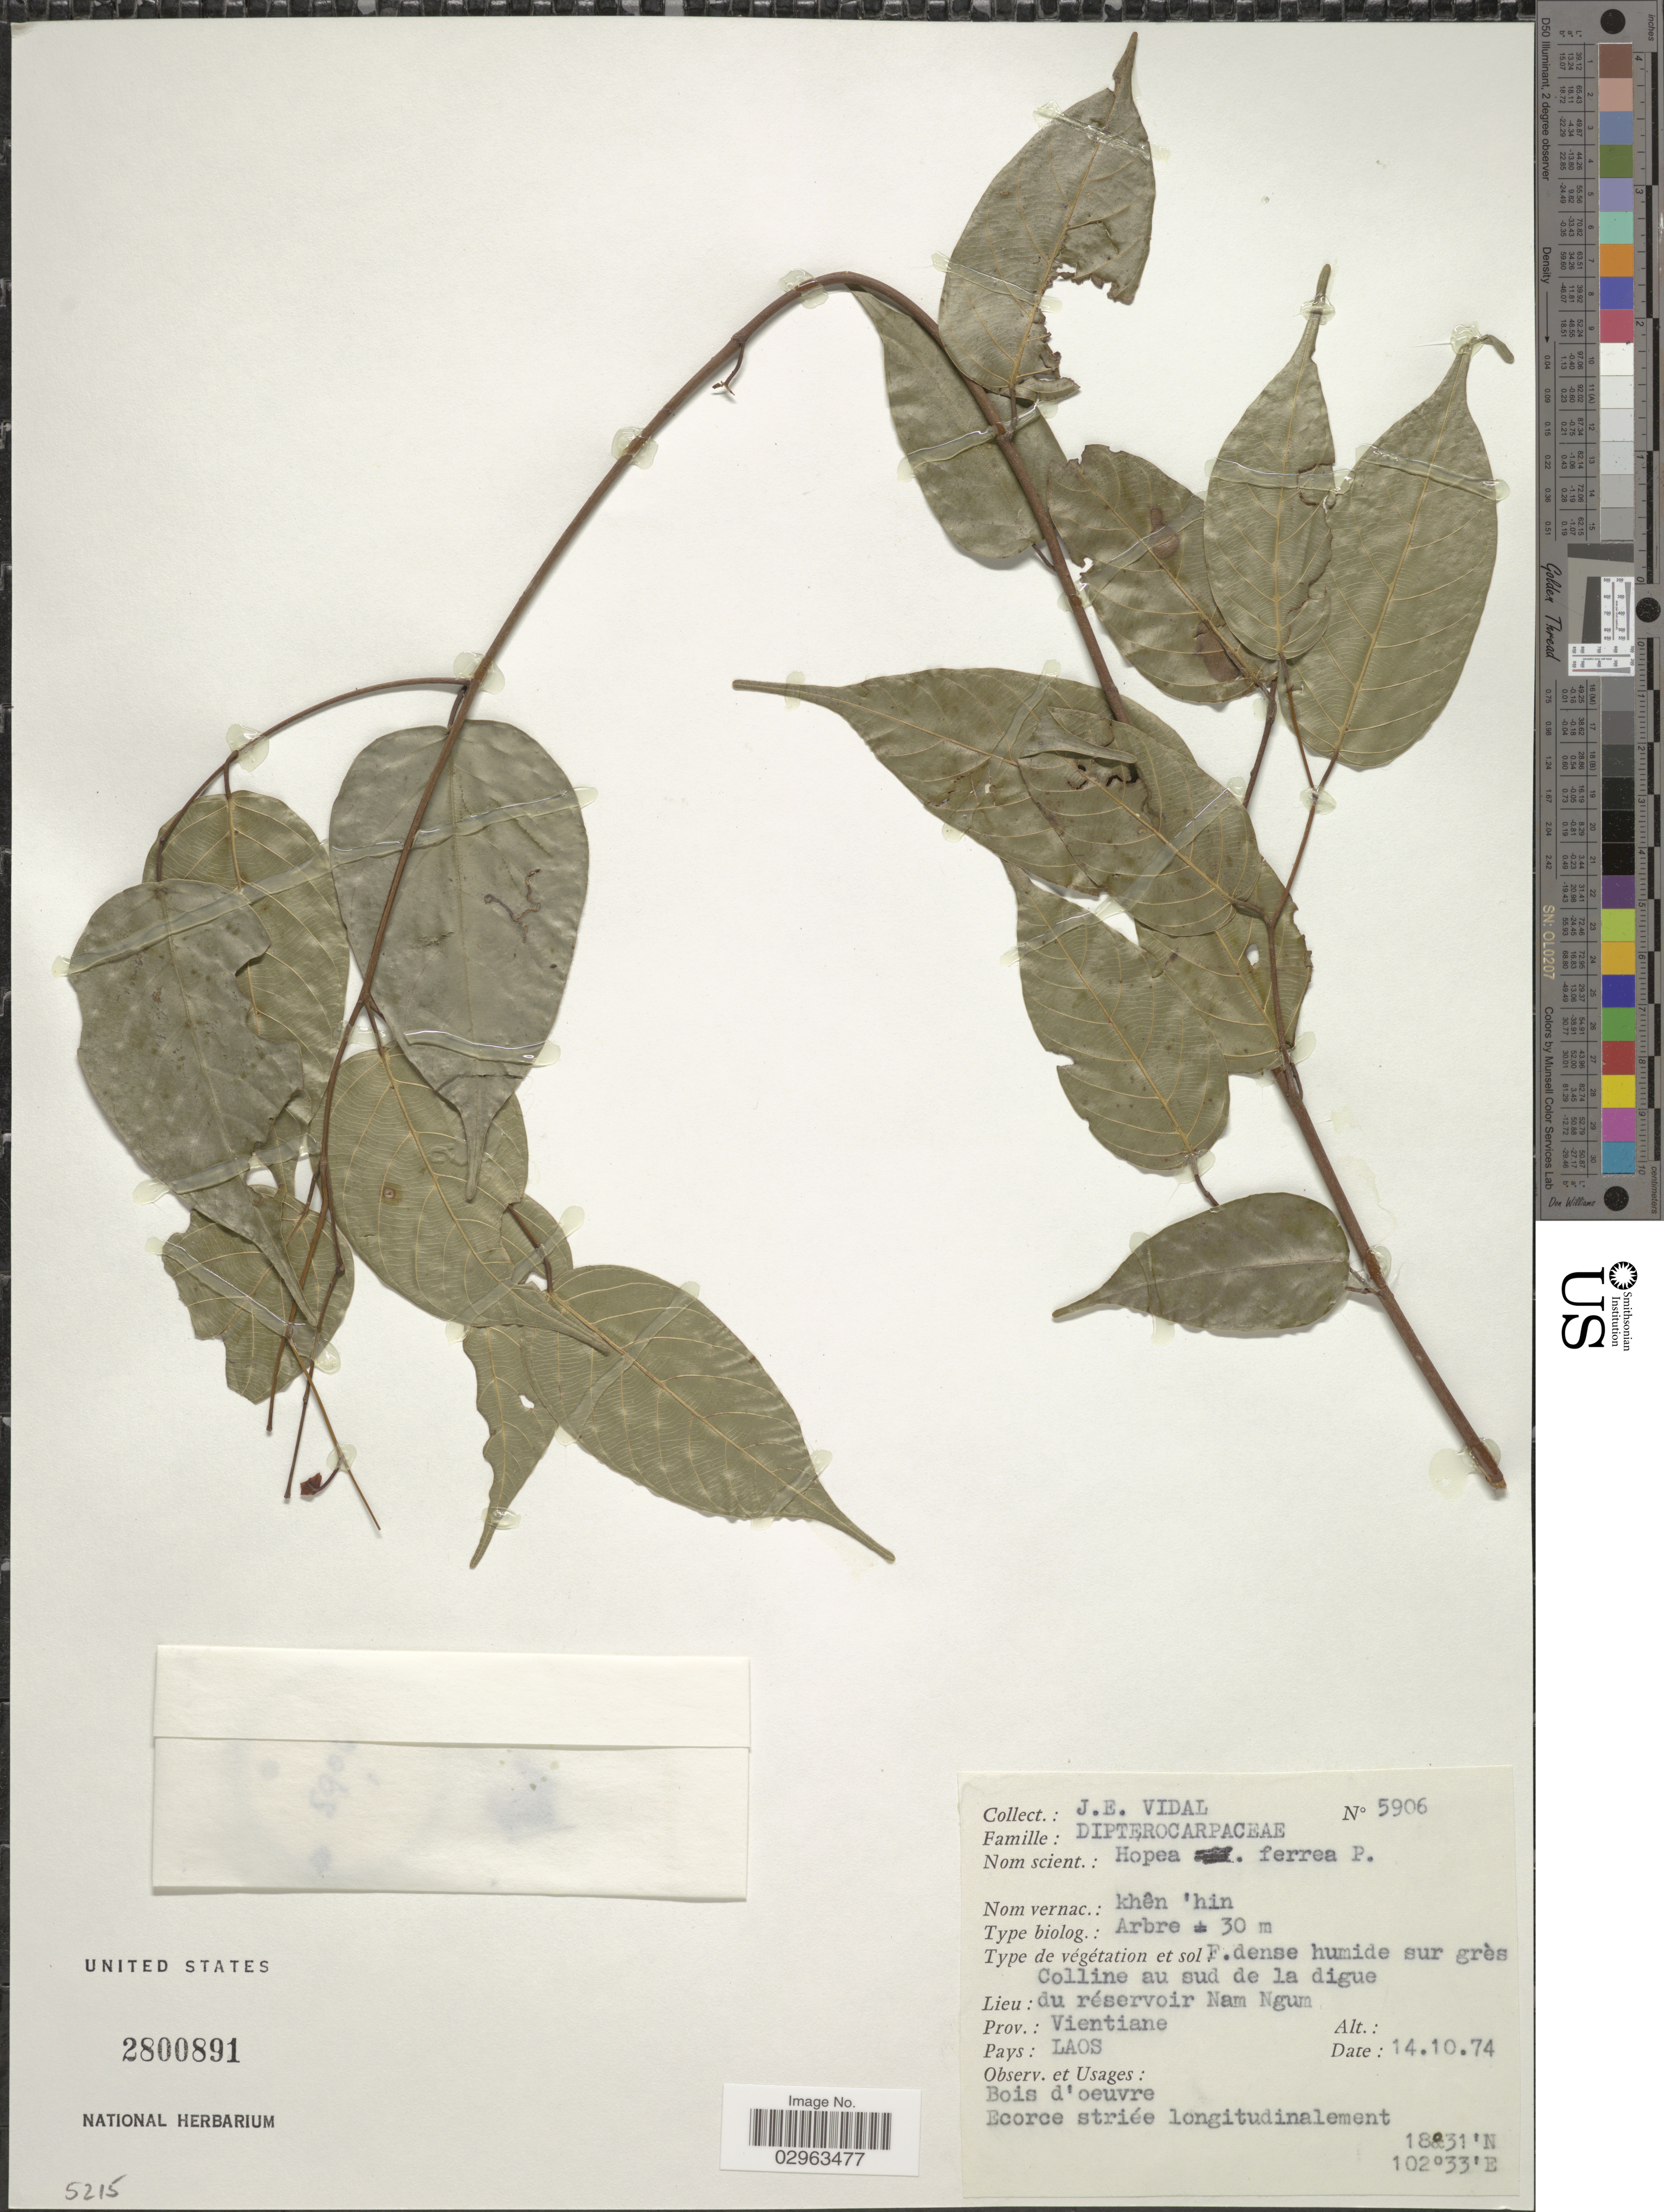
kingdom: Plantae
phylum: Tracheophyta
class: Magnoliopsida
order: Malvales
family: Dipterocarpaceae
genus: Hopea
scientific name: Hopea ferrea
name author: Pierre ex Laness.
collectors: J. E. Vidal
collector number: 5906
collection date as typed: Transcribed d/m/y: 14/10/74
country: Laos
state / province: Viangchan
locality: Colline au sud de la digue du réservoir Nam Ngum. Prov.: Vientiane.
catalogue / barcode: US 2800891